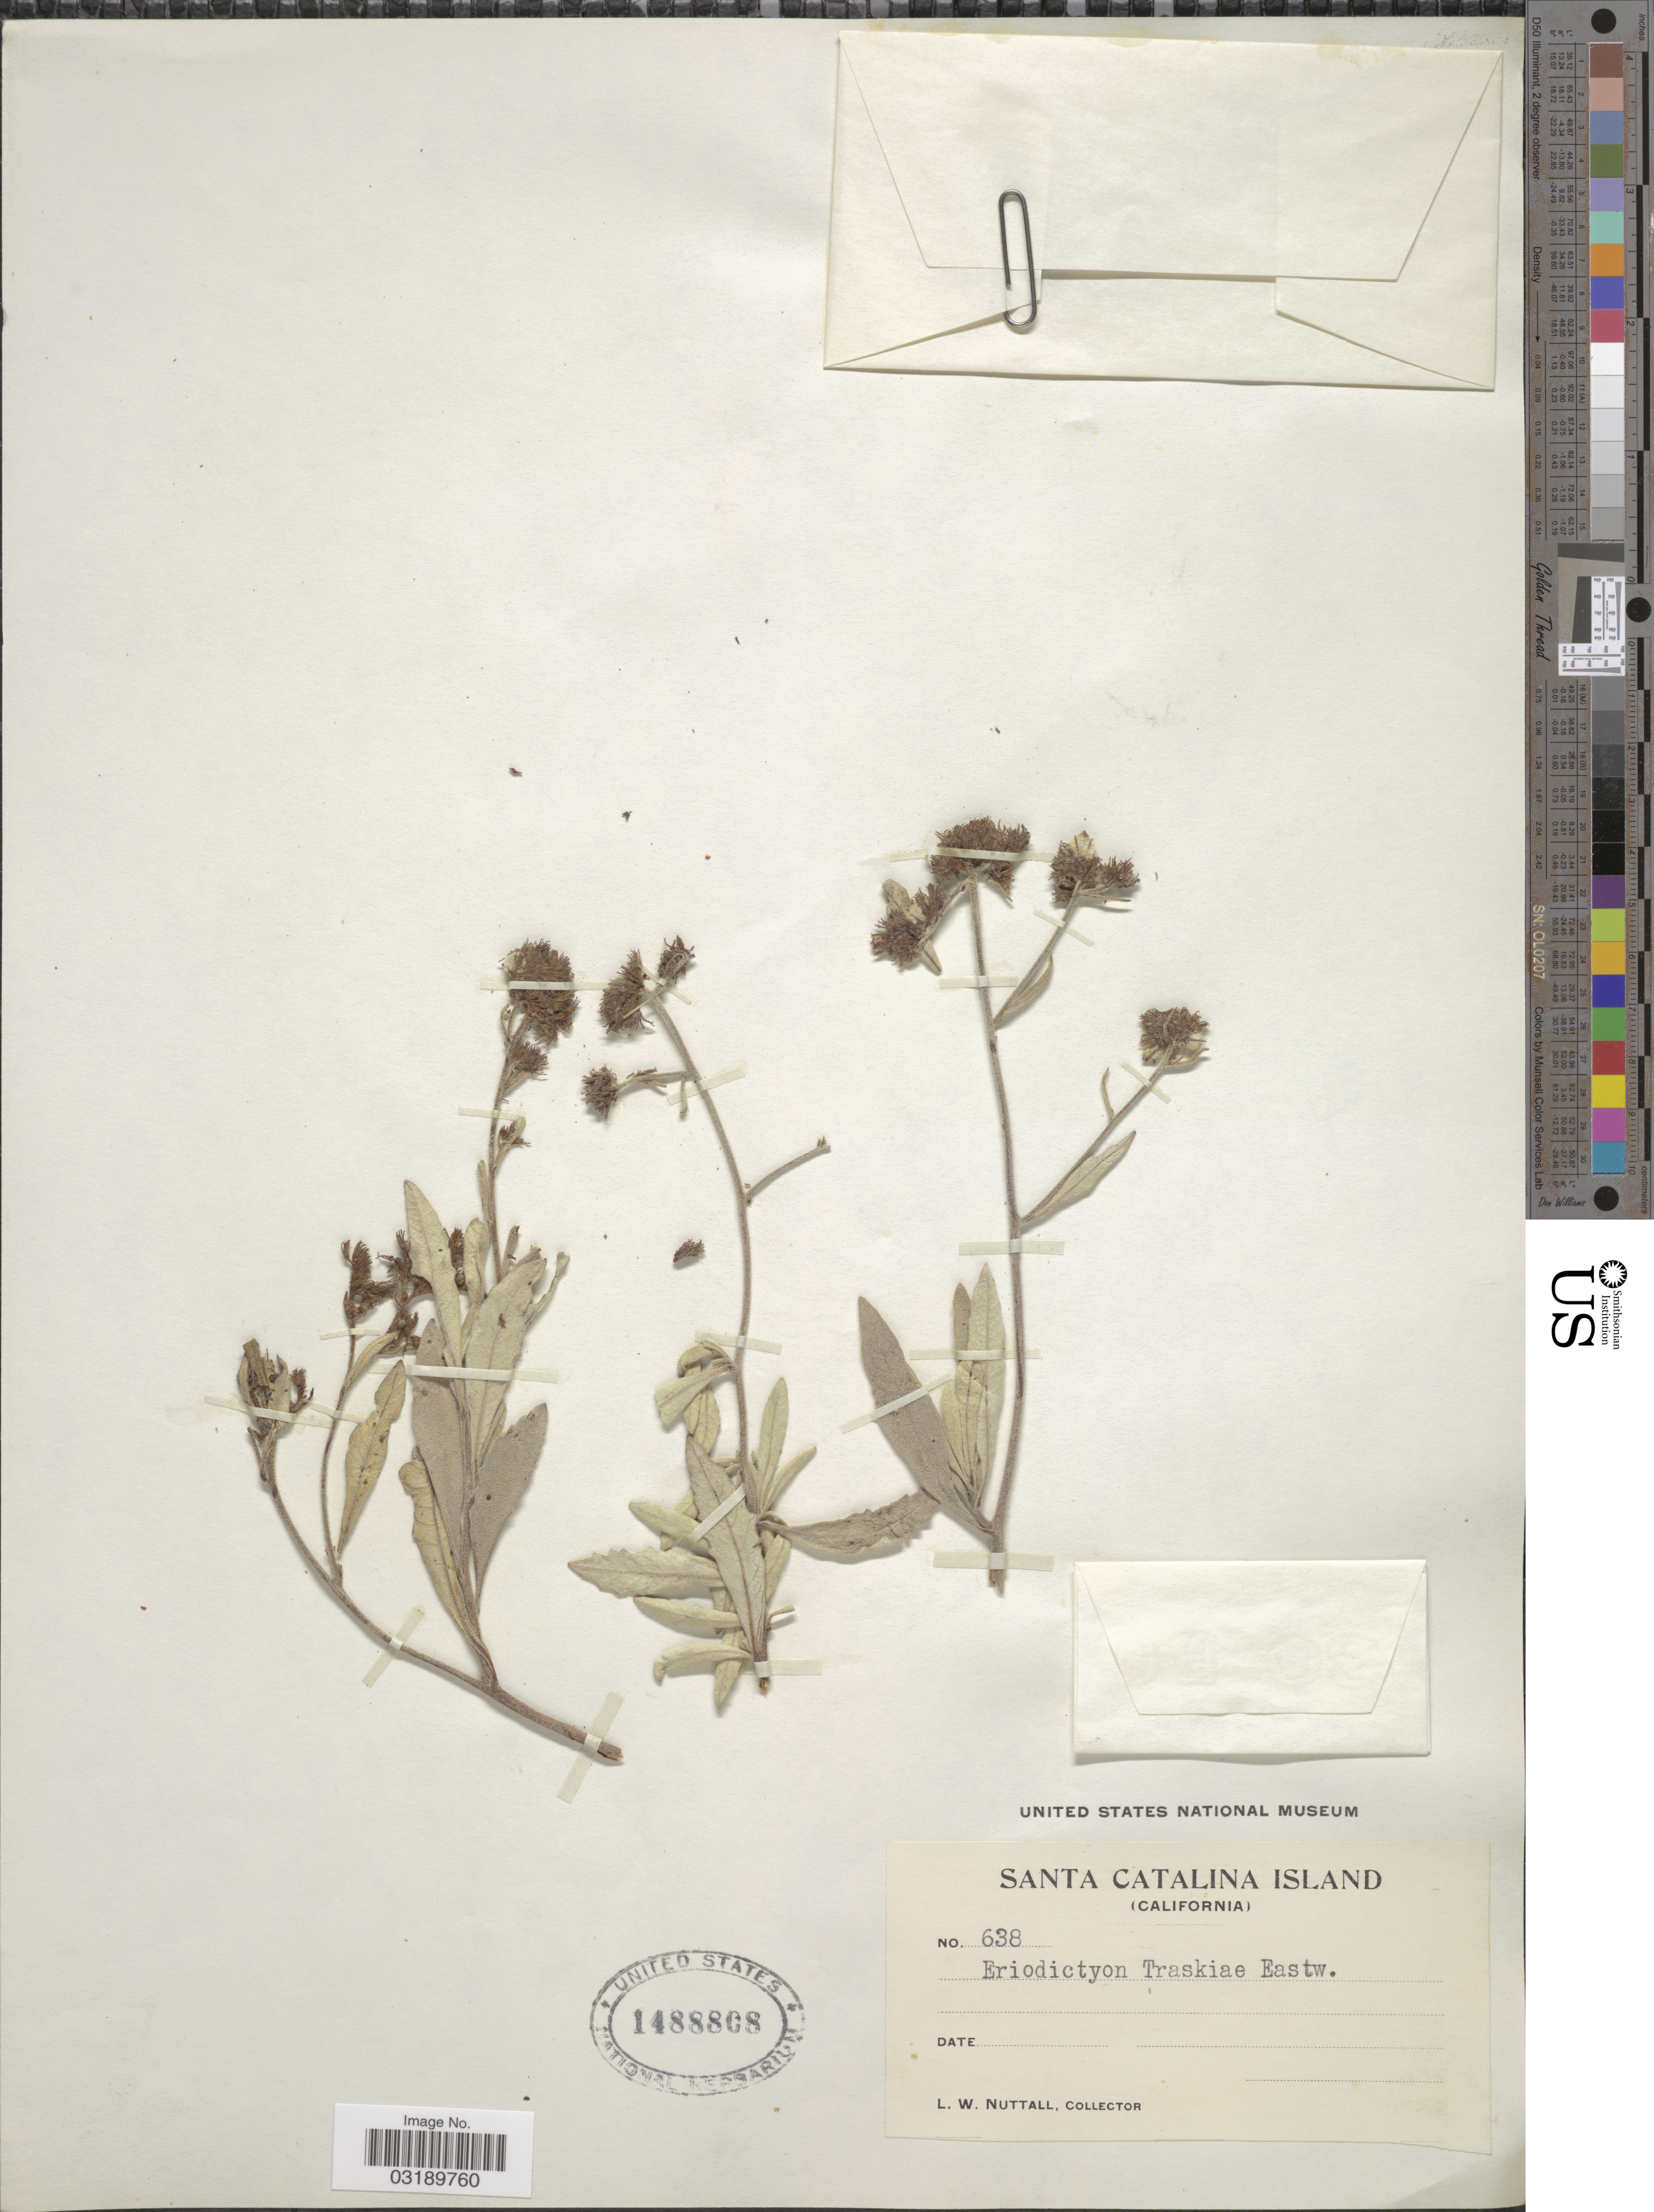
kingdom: Plantae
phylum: Tracheophyta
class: Magnoliopsida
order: Boraginales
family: Namaceae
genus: Eriodictyon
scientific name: Eriodictyon traskiae var. traskiae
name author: Eastw.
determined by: Rogers, Z. S.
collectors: L. W. Nuttall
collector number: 638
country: United States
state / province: California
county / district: Los Angeles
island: Santa Catalina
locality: Santa Catalina Island.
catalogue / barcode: US 1488808